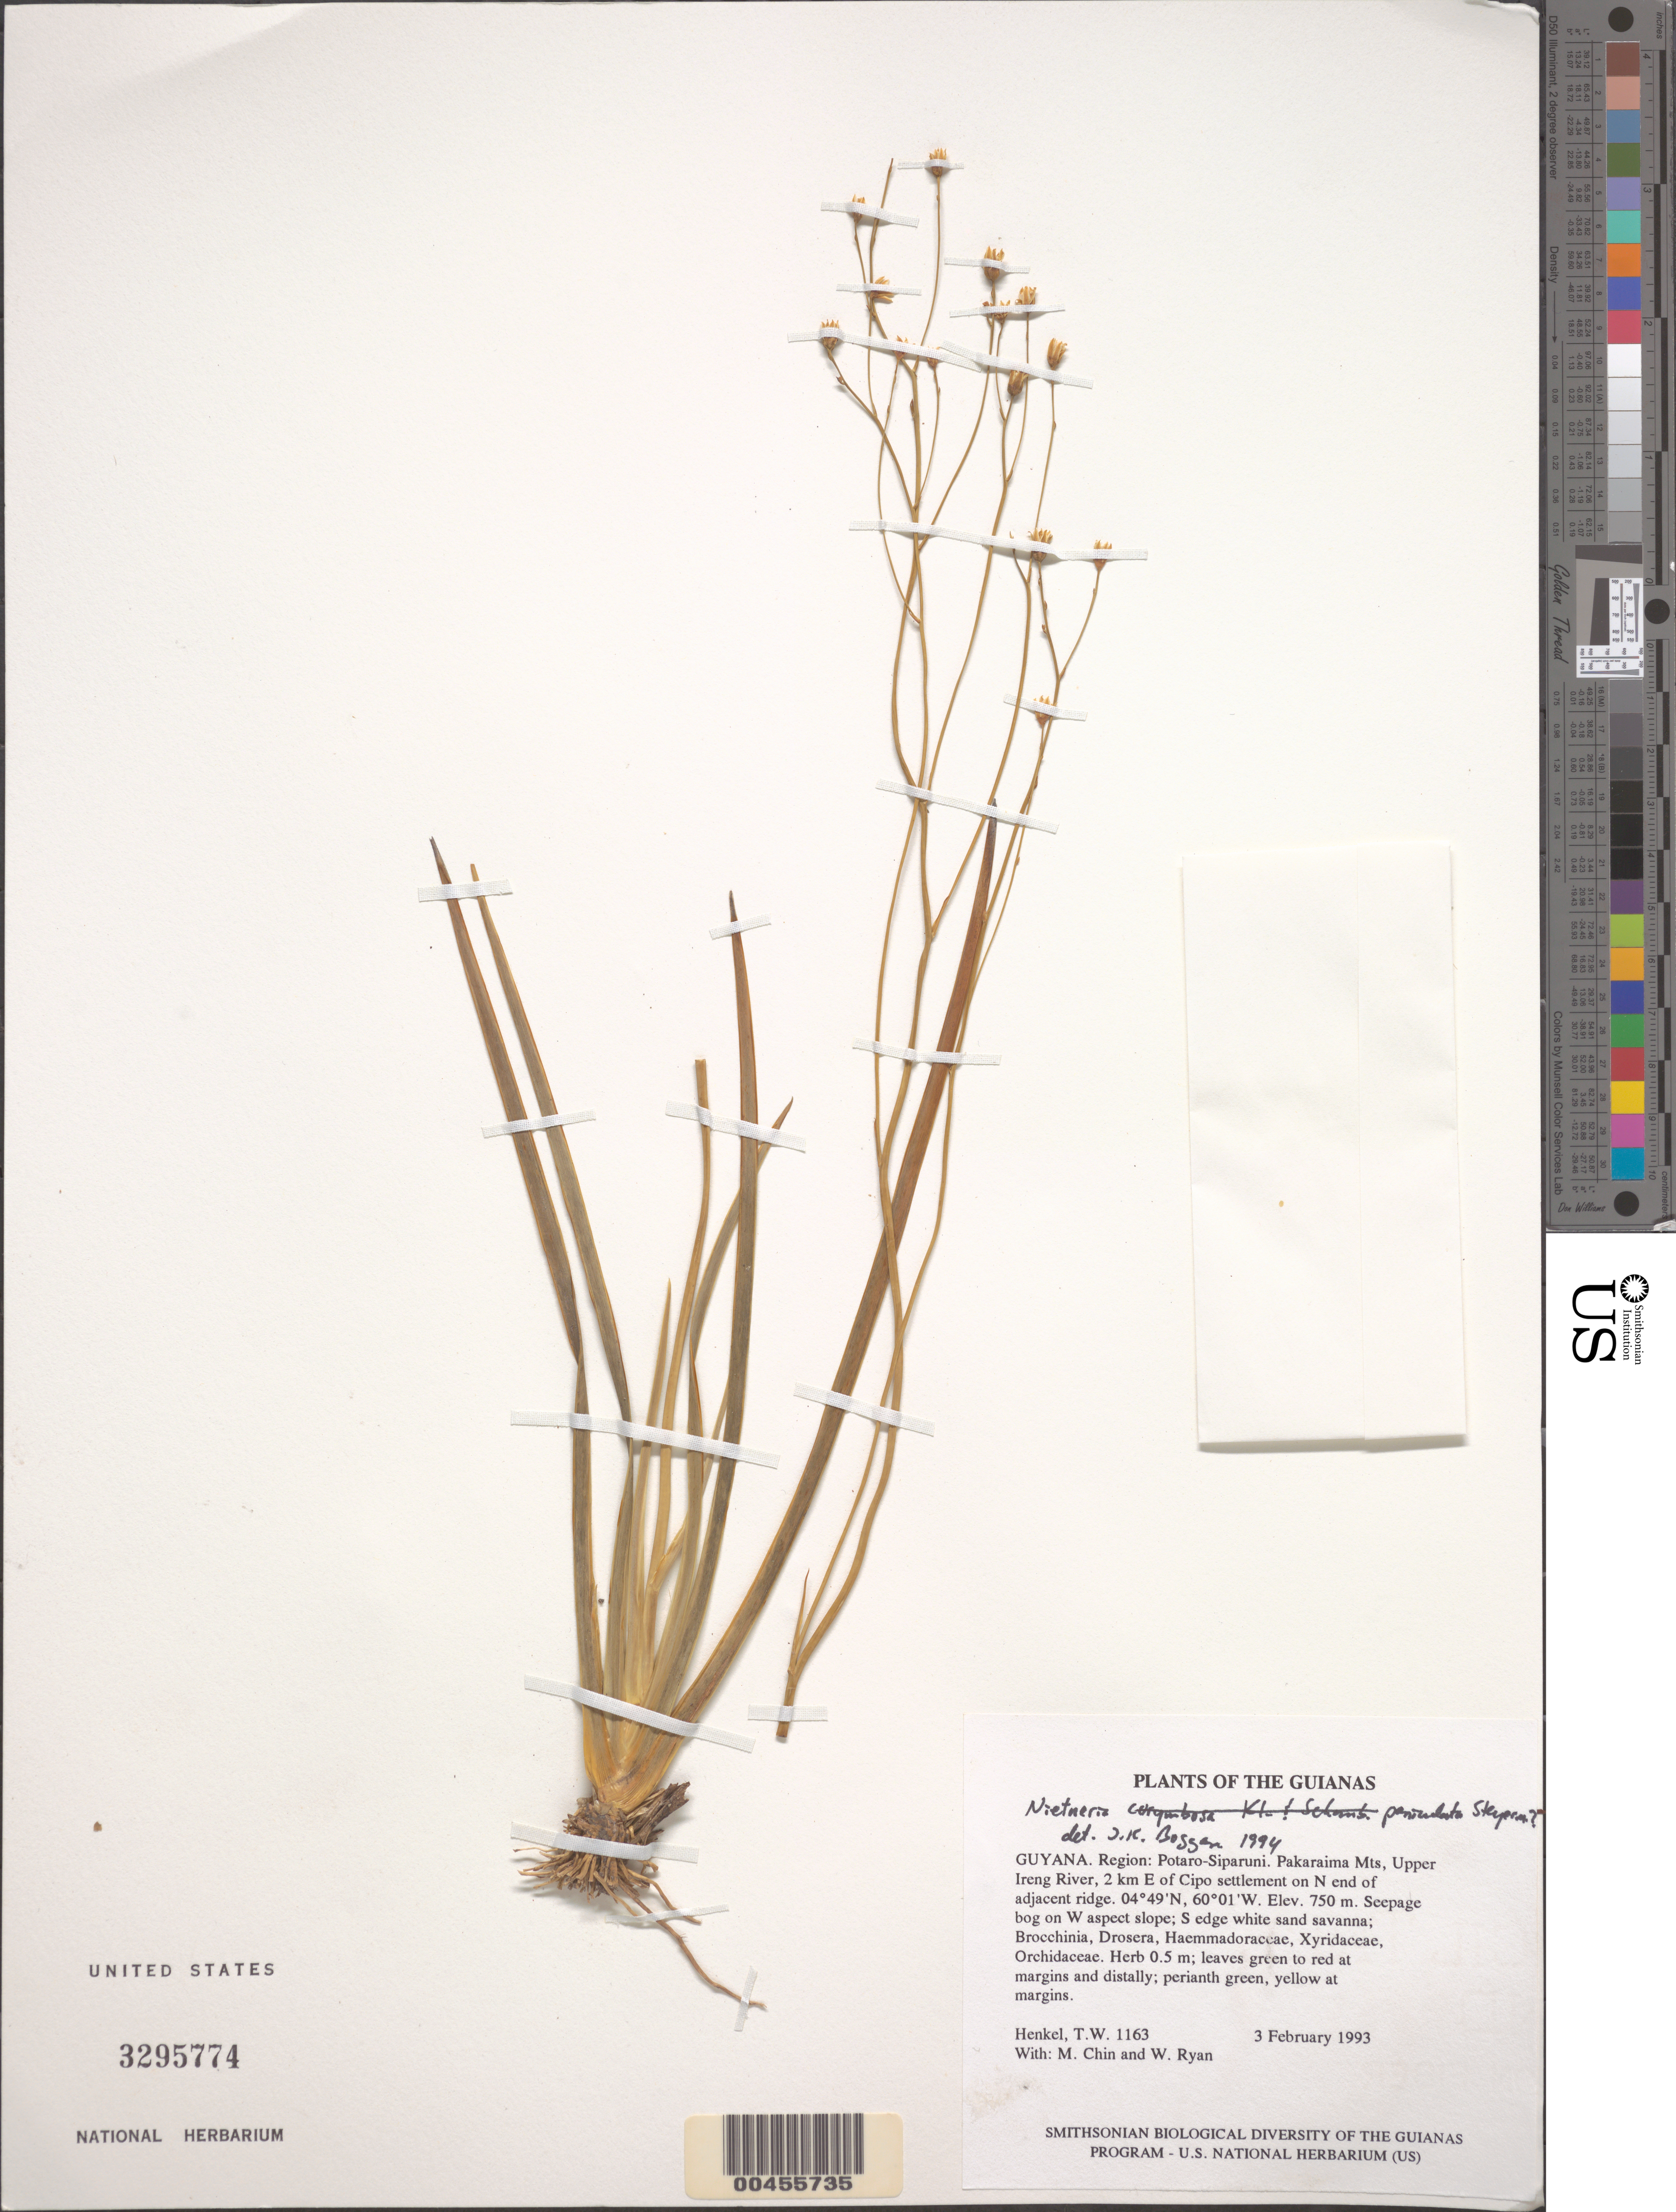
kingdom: Plantae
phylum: Tracheophyta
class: Liliopsida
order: Dioscoreales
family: Nartheciaceae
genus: Nietneria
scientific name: Nietneria paniculata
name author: Steyerm.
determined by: Boggan, J. K., (US), NMNH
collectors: T. Henkel, M. Chin & W. Ryan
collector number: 1163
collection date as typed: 3 February 1993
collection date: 1993-02-03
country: Guyana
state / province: Potaro-Siparuni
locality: Pakaraima Mts, Upper Ireng River, 2 km E of Cipo settlement on N end of adjacent ridge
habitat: Seepage bog on W aspect slope (S'erly outlier of Pakaraima white sand savanna)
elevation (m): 750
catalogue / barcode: US 3295774